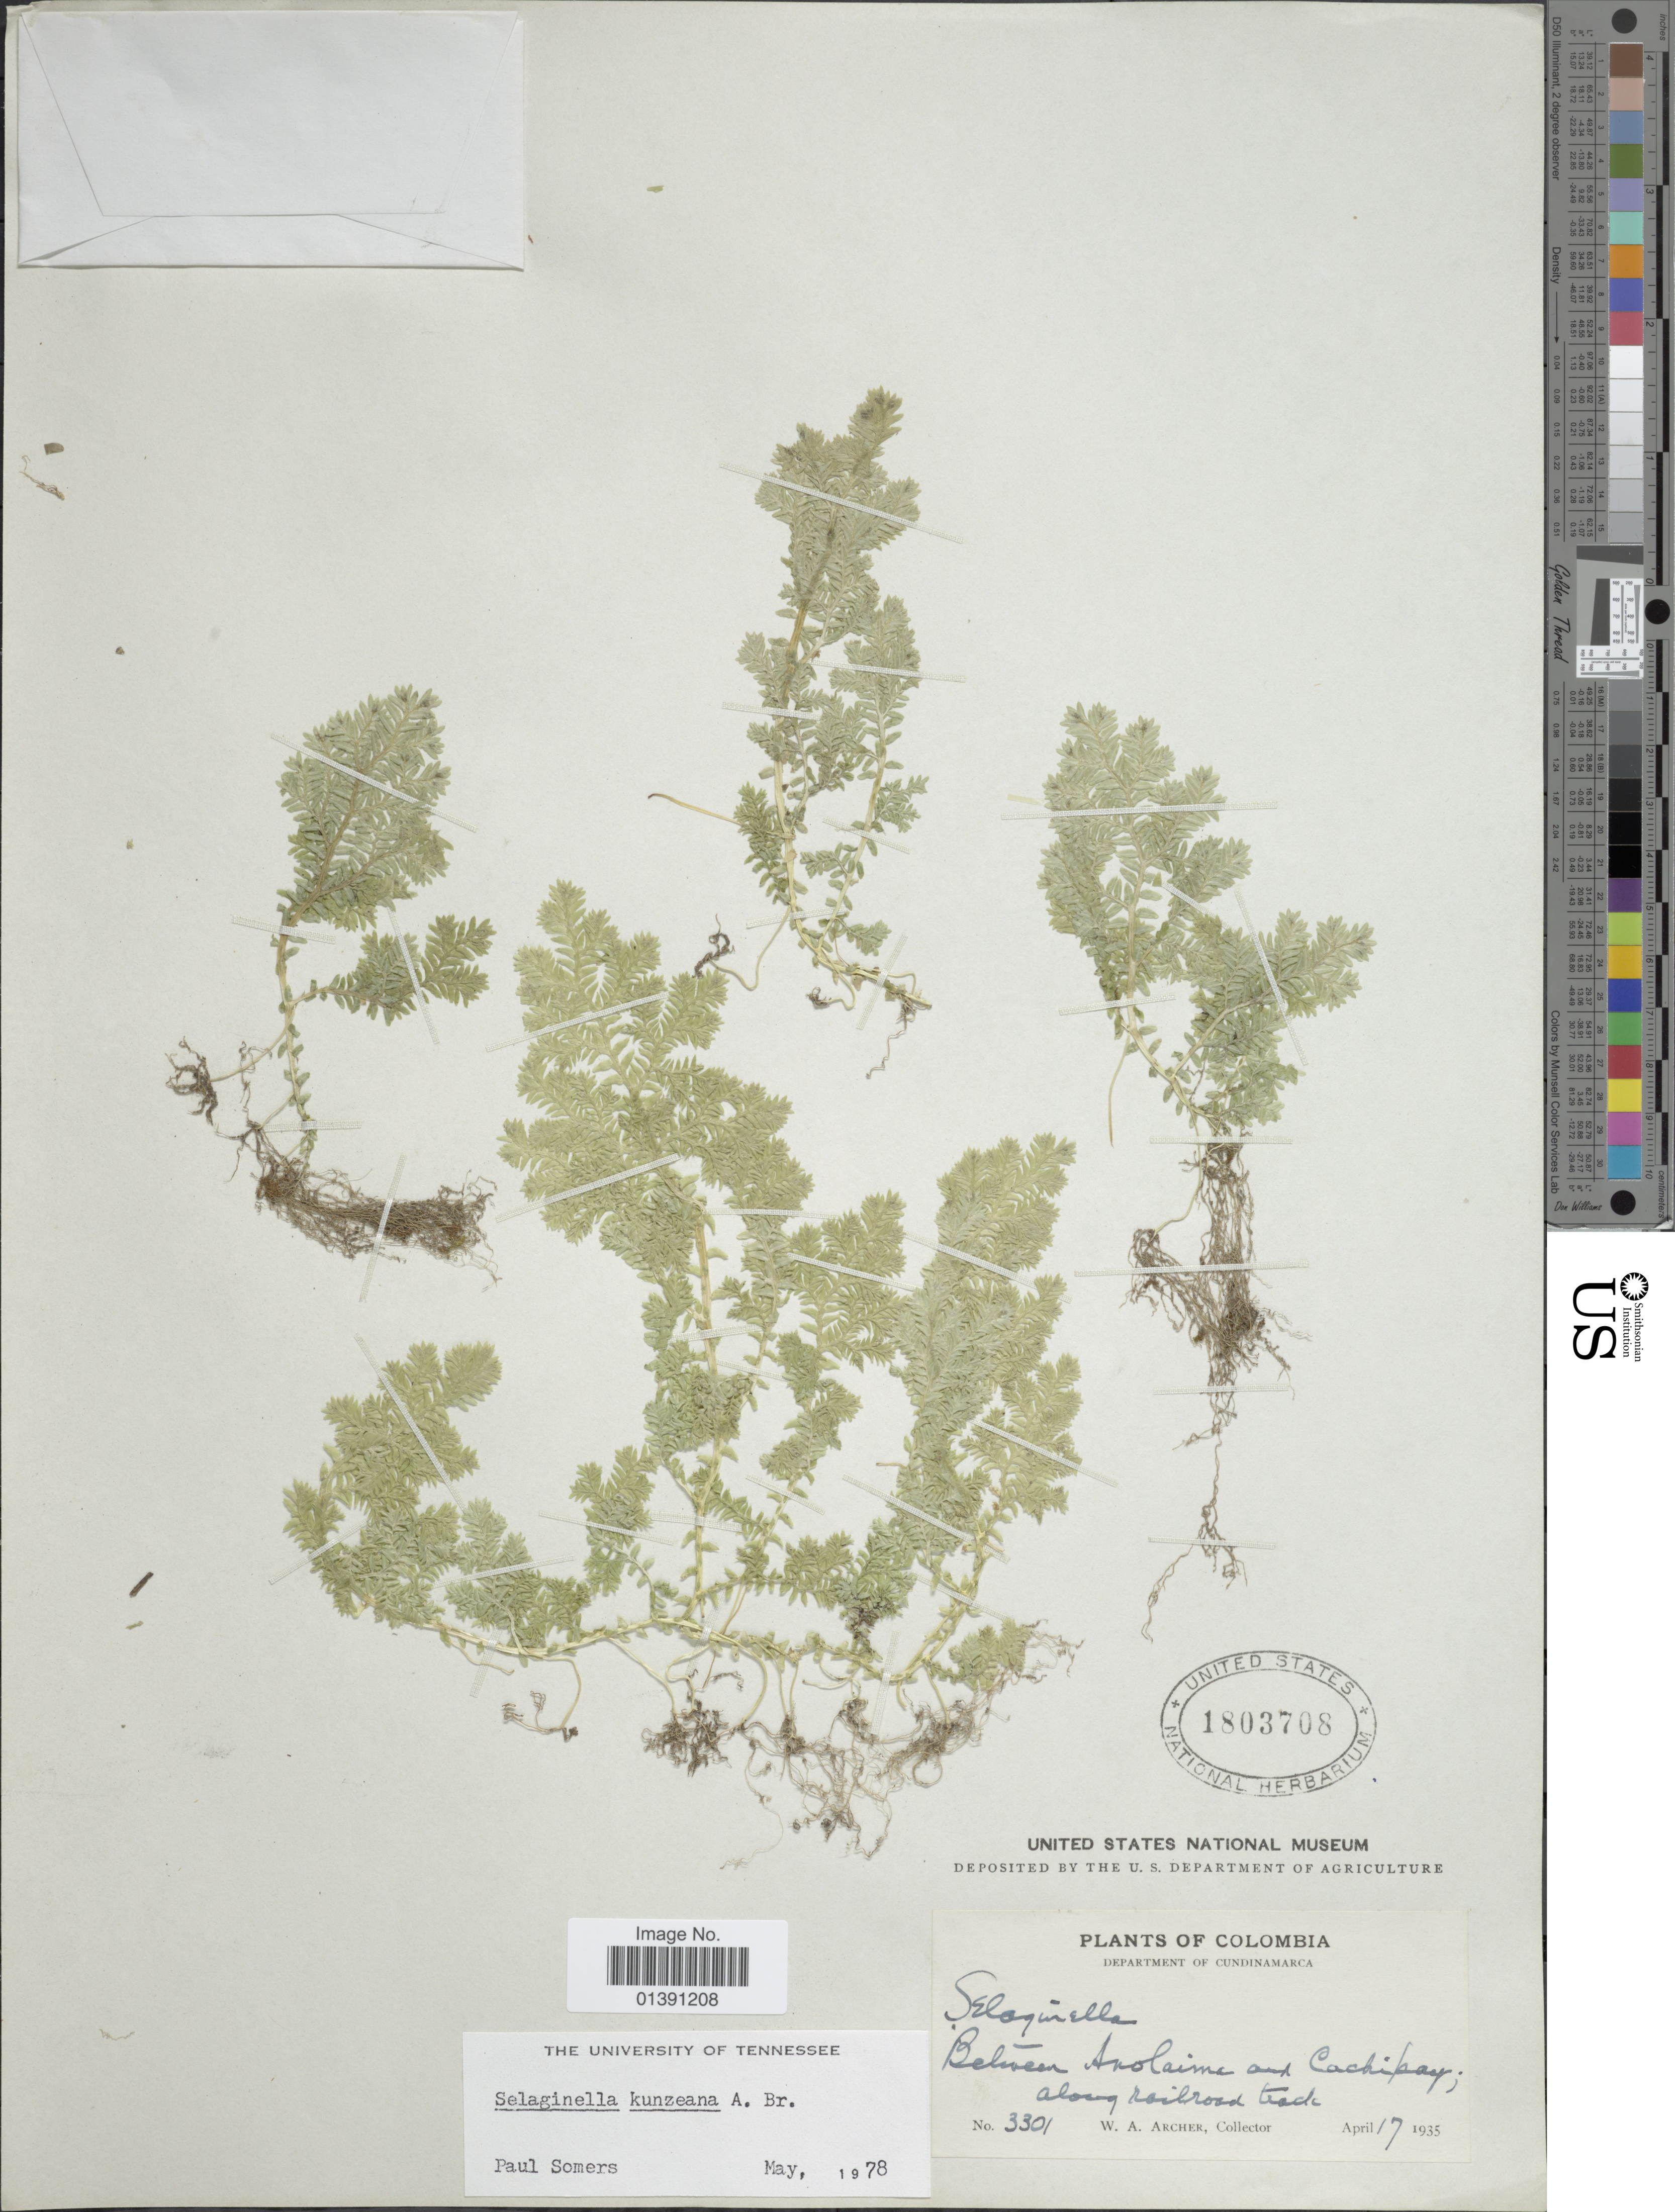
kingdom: Plantae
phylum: Tracheophyta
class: Lycopodiopsida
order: Selaginellales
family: Selaginellaceae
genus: Selaginella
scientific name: Selaginella kunzeana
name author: A. Br.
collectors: W. A. Archer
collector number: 3301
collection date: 1935-04-17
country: Colombia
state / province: Cundinamarca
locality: Between Anolaima and Cachipay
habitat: along railroad track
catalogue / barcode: US 1803708